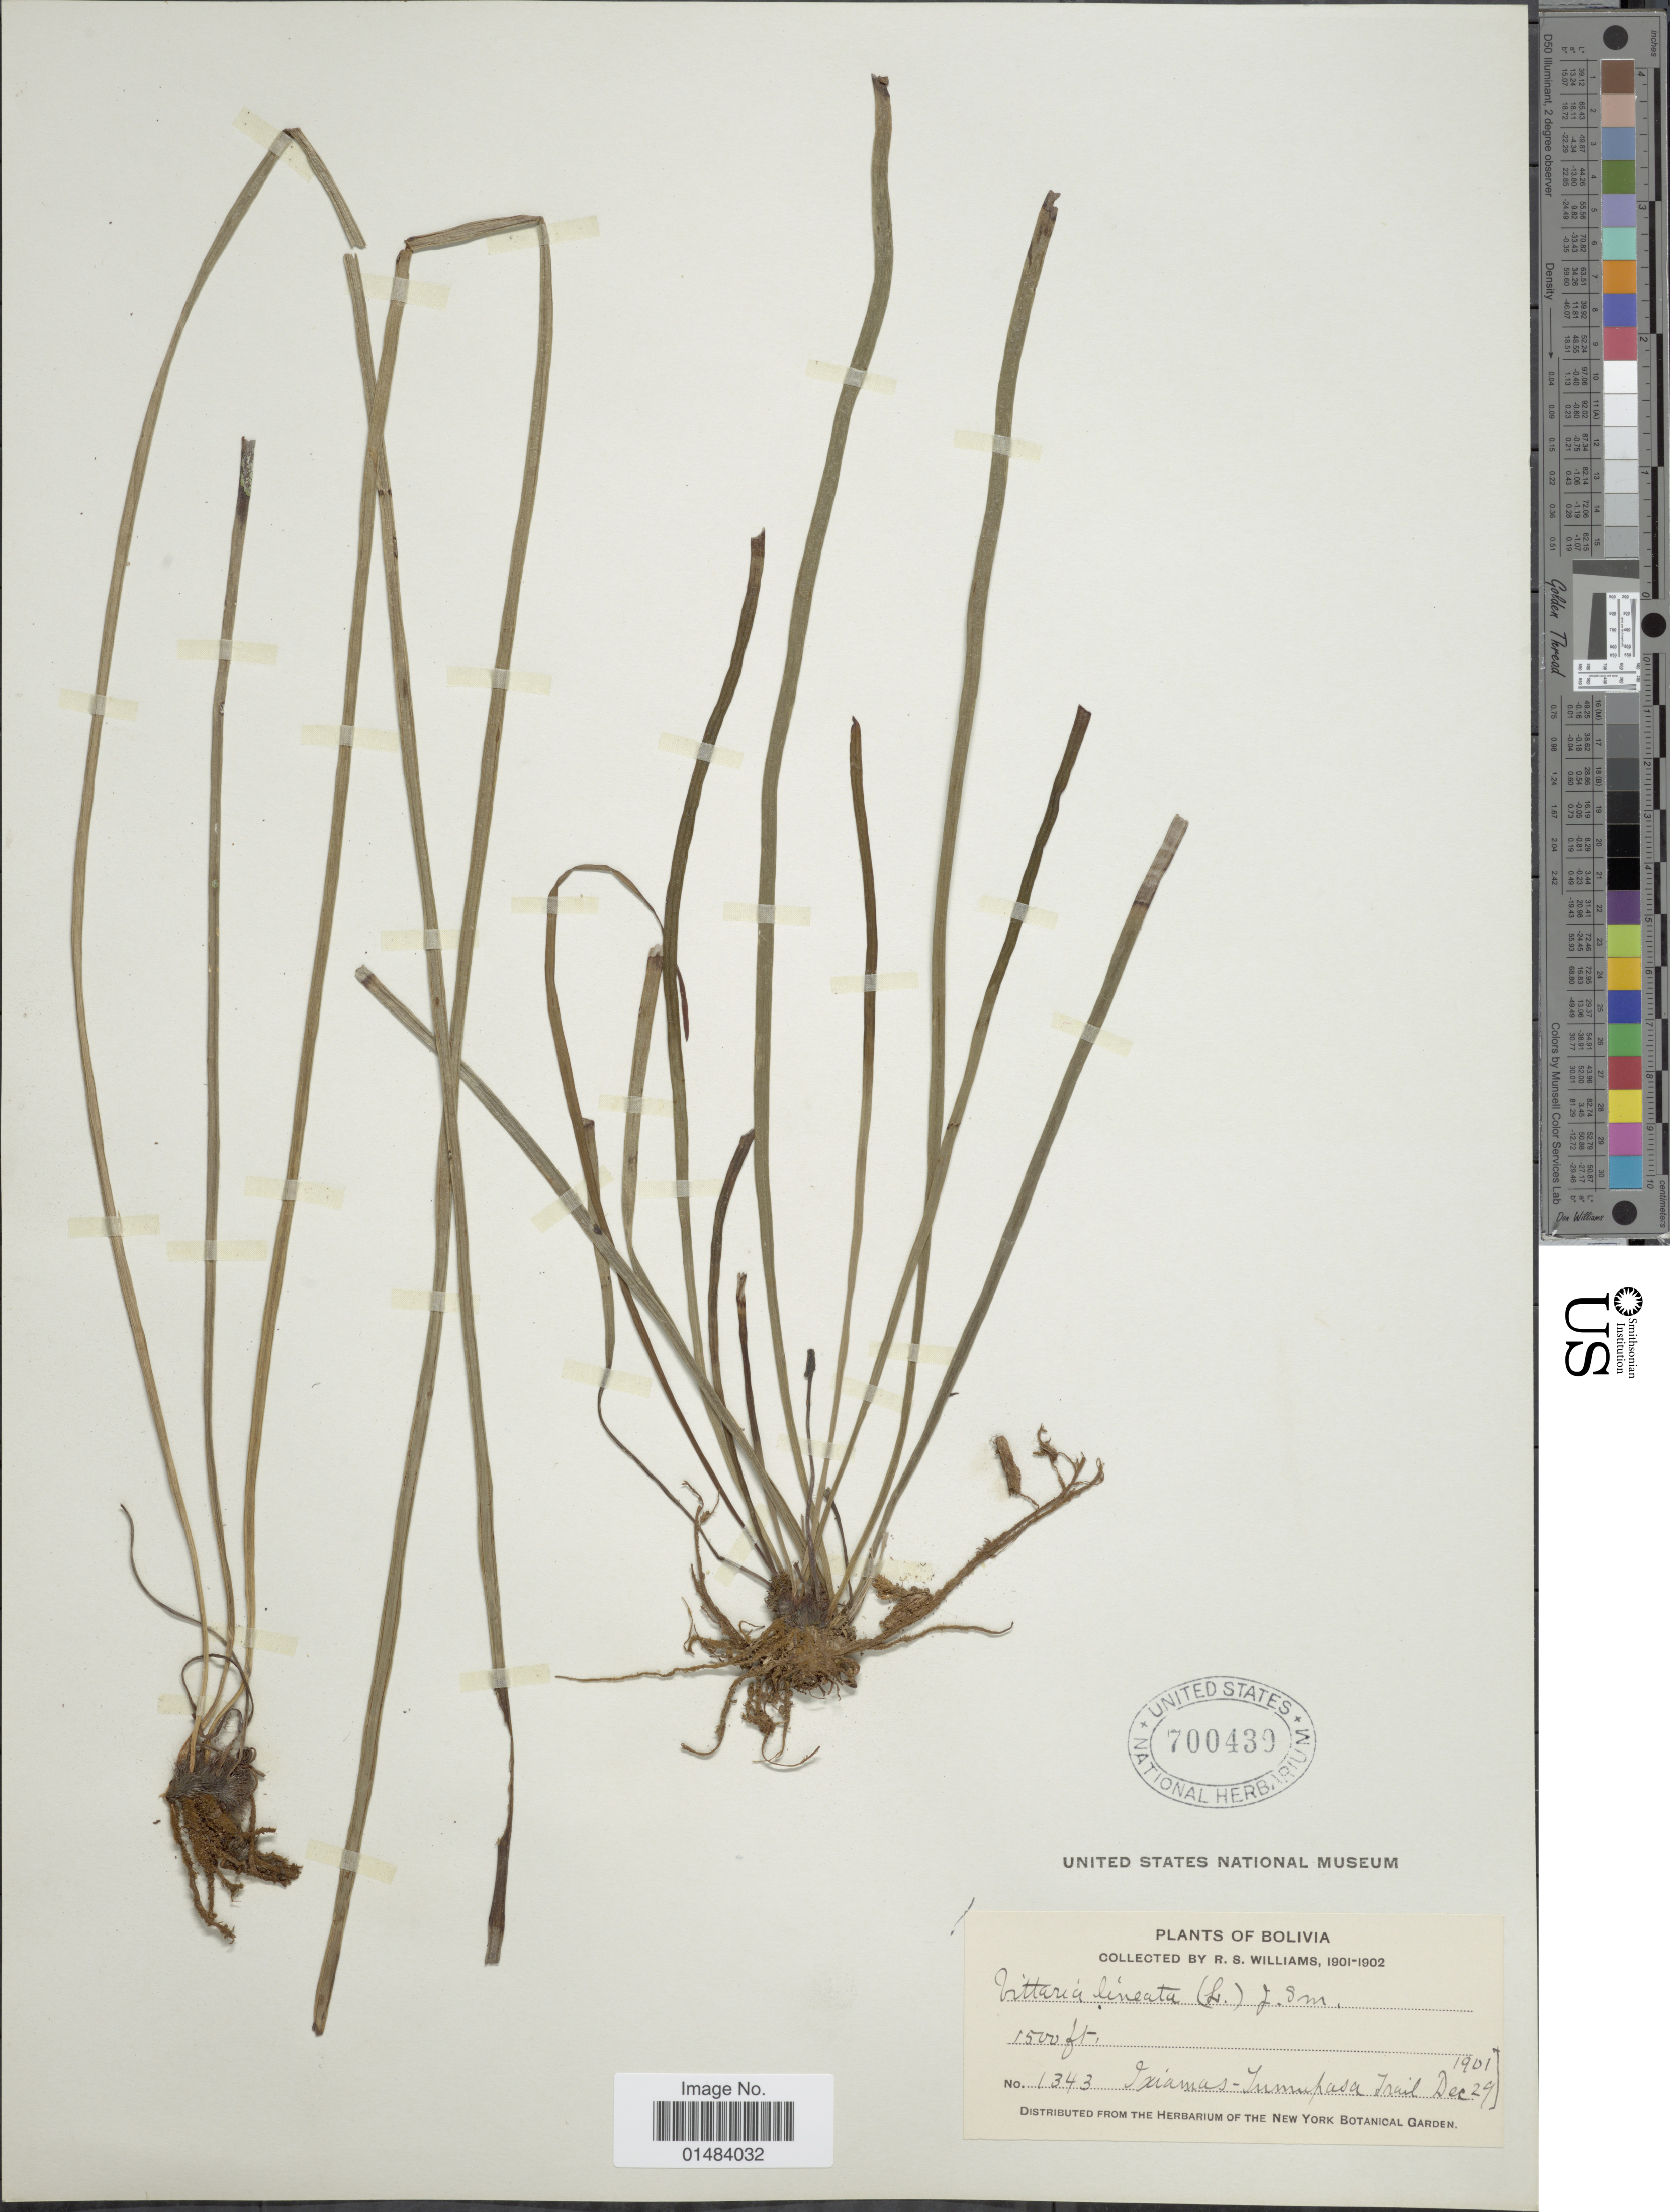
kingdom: Plantae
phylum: Tracheophyta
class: Polypodiopsida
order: Polypodiales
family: Pteridaceae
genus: Vittaria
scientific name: Vittaria lineata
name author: (L.) Sm.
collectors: R. S. Williams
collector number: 1343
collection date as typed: Dec. 29, 1901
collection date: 1901-12-29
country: Bolivia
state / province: La Paz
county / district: Iturralde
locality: Ixiamas-Tumupasa Trail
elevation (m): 457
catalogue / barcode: US 700439